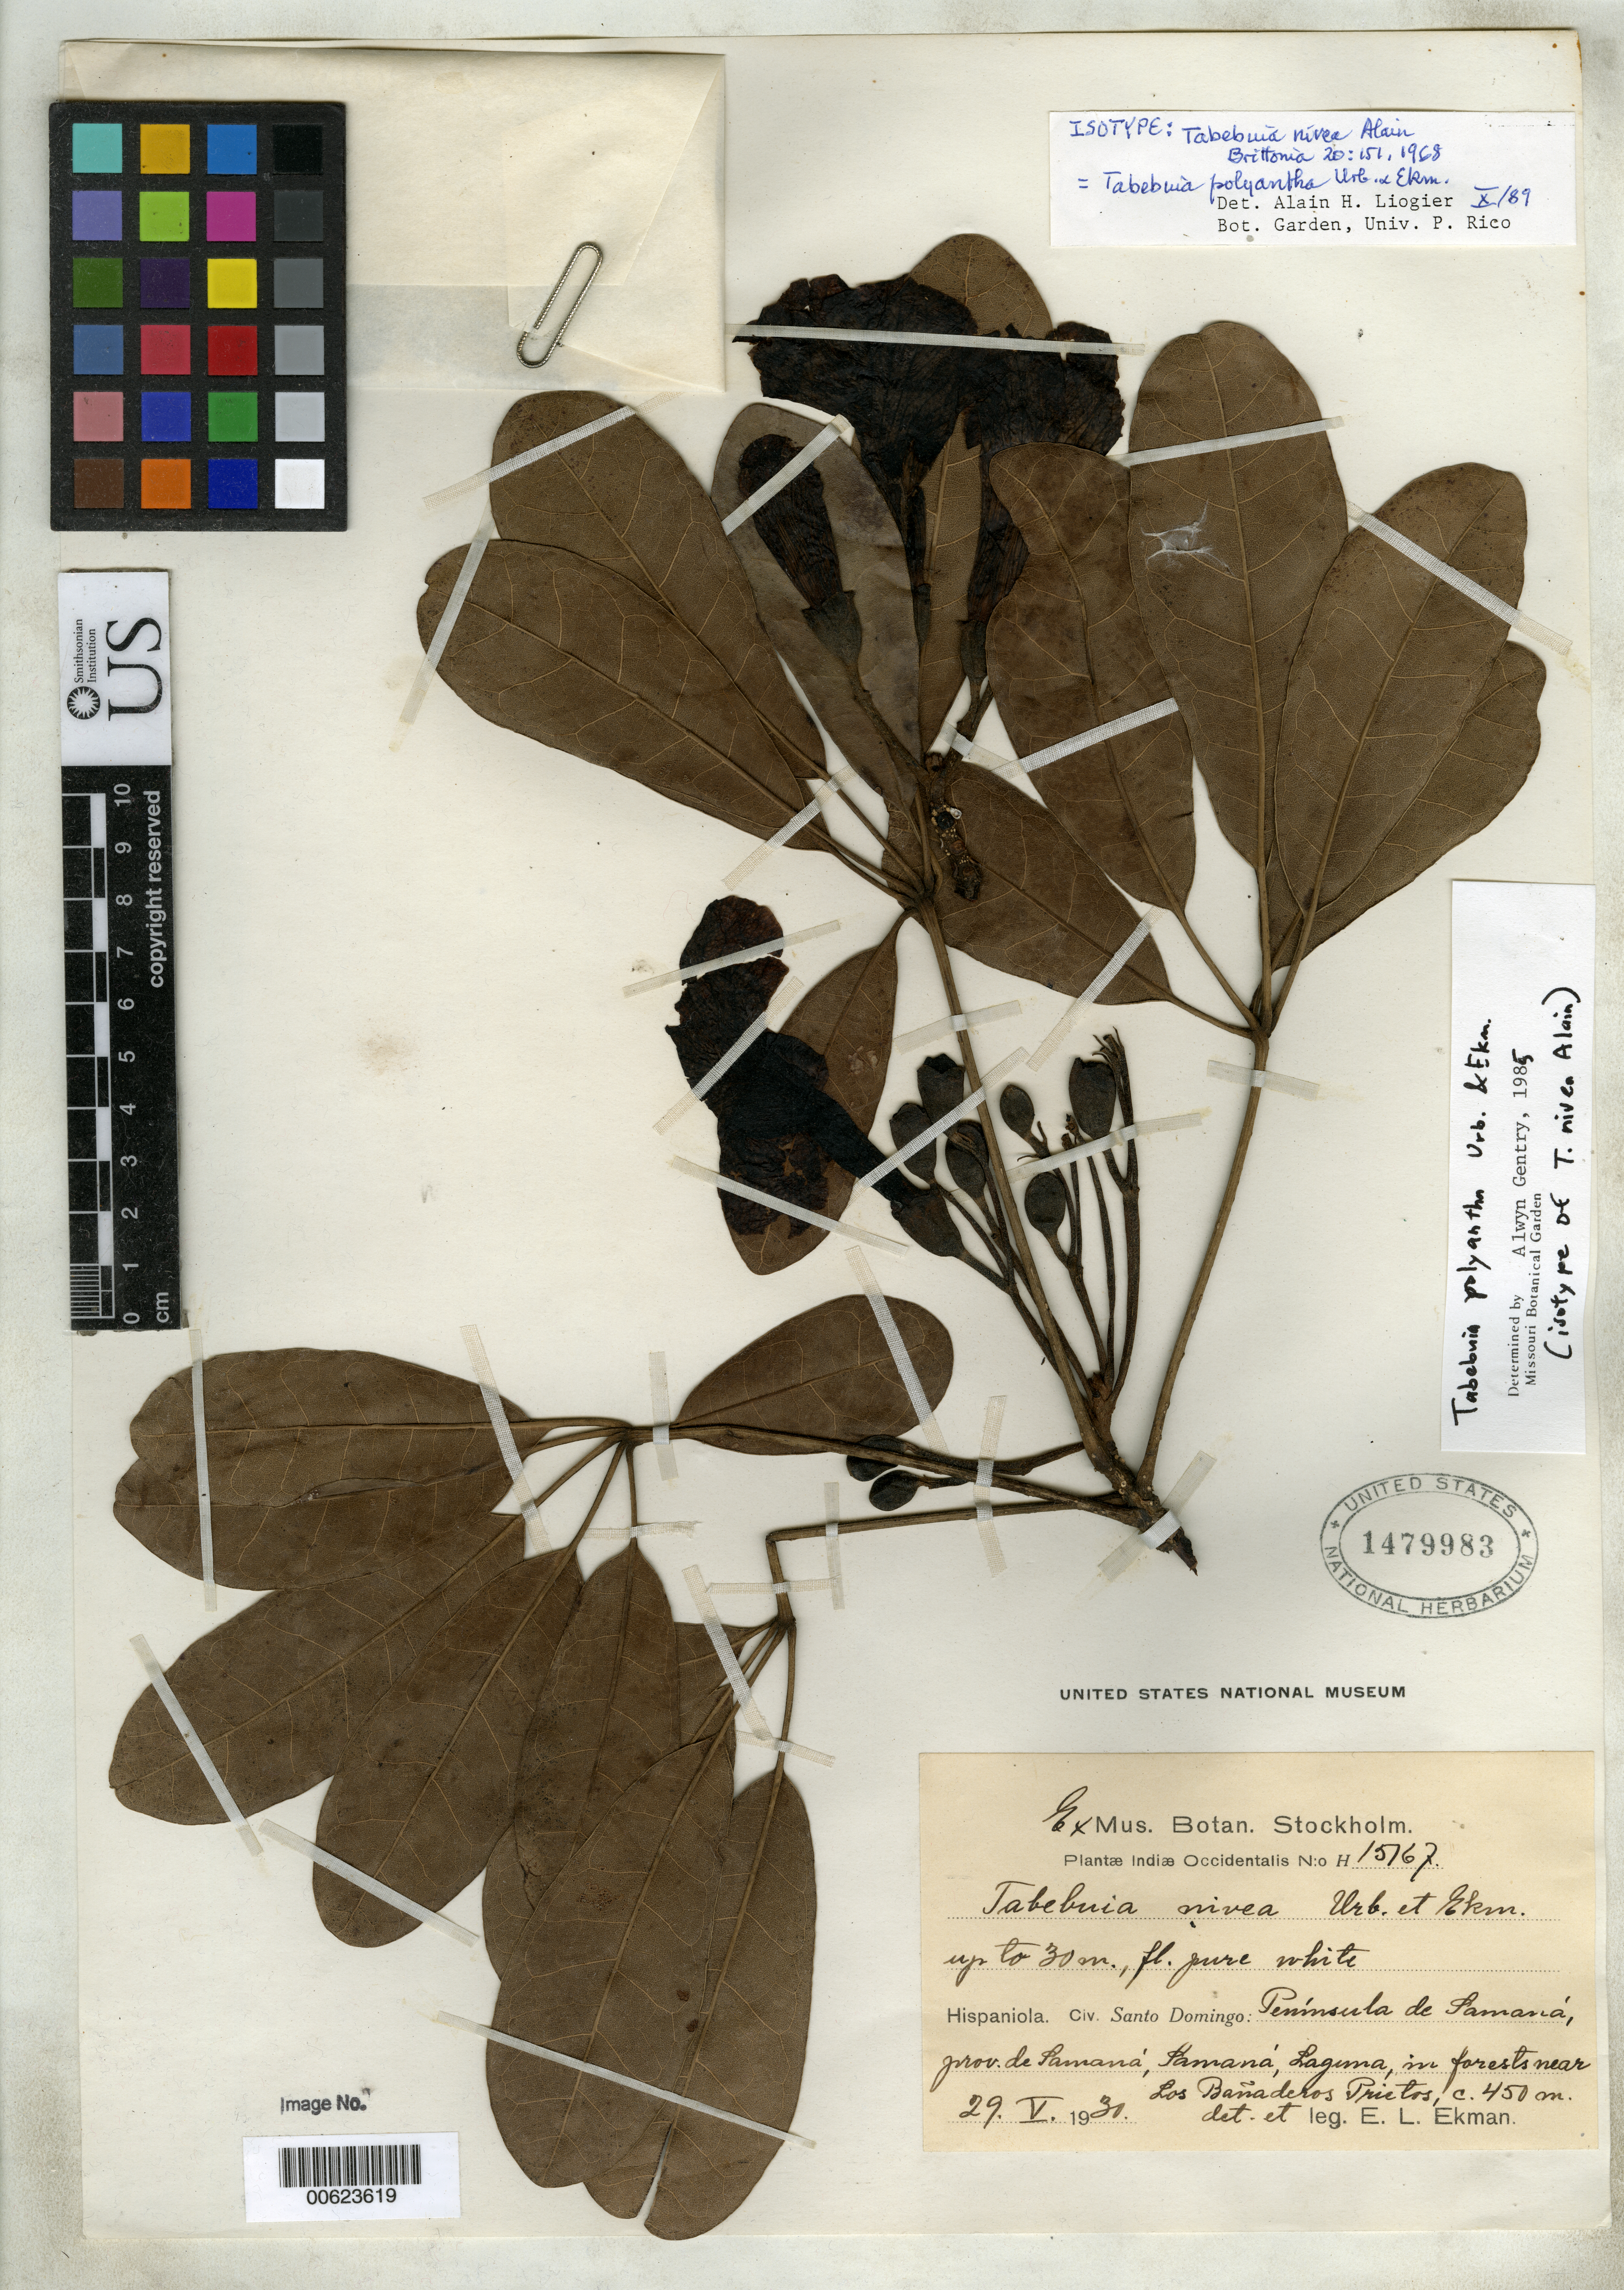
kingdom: Plantae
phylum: Tracheophyta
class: Magnoliopsida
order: Lamiales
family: Bignoniaceae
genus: Tabebuia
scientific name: Tabebuia nivea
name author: Alain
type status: Isotype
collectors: E. L. Ekman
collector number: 15167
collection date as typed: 29 May 1930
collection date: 1930-05-29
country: Dominican Republic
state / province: Samaná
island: Hispaniola Island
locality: Peninsula de Samana, Samana Laguna, near Banaderos Prietos.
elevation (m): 450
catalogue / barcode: US 1479983